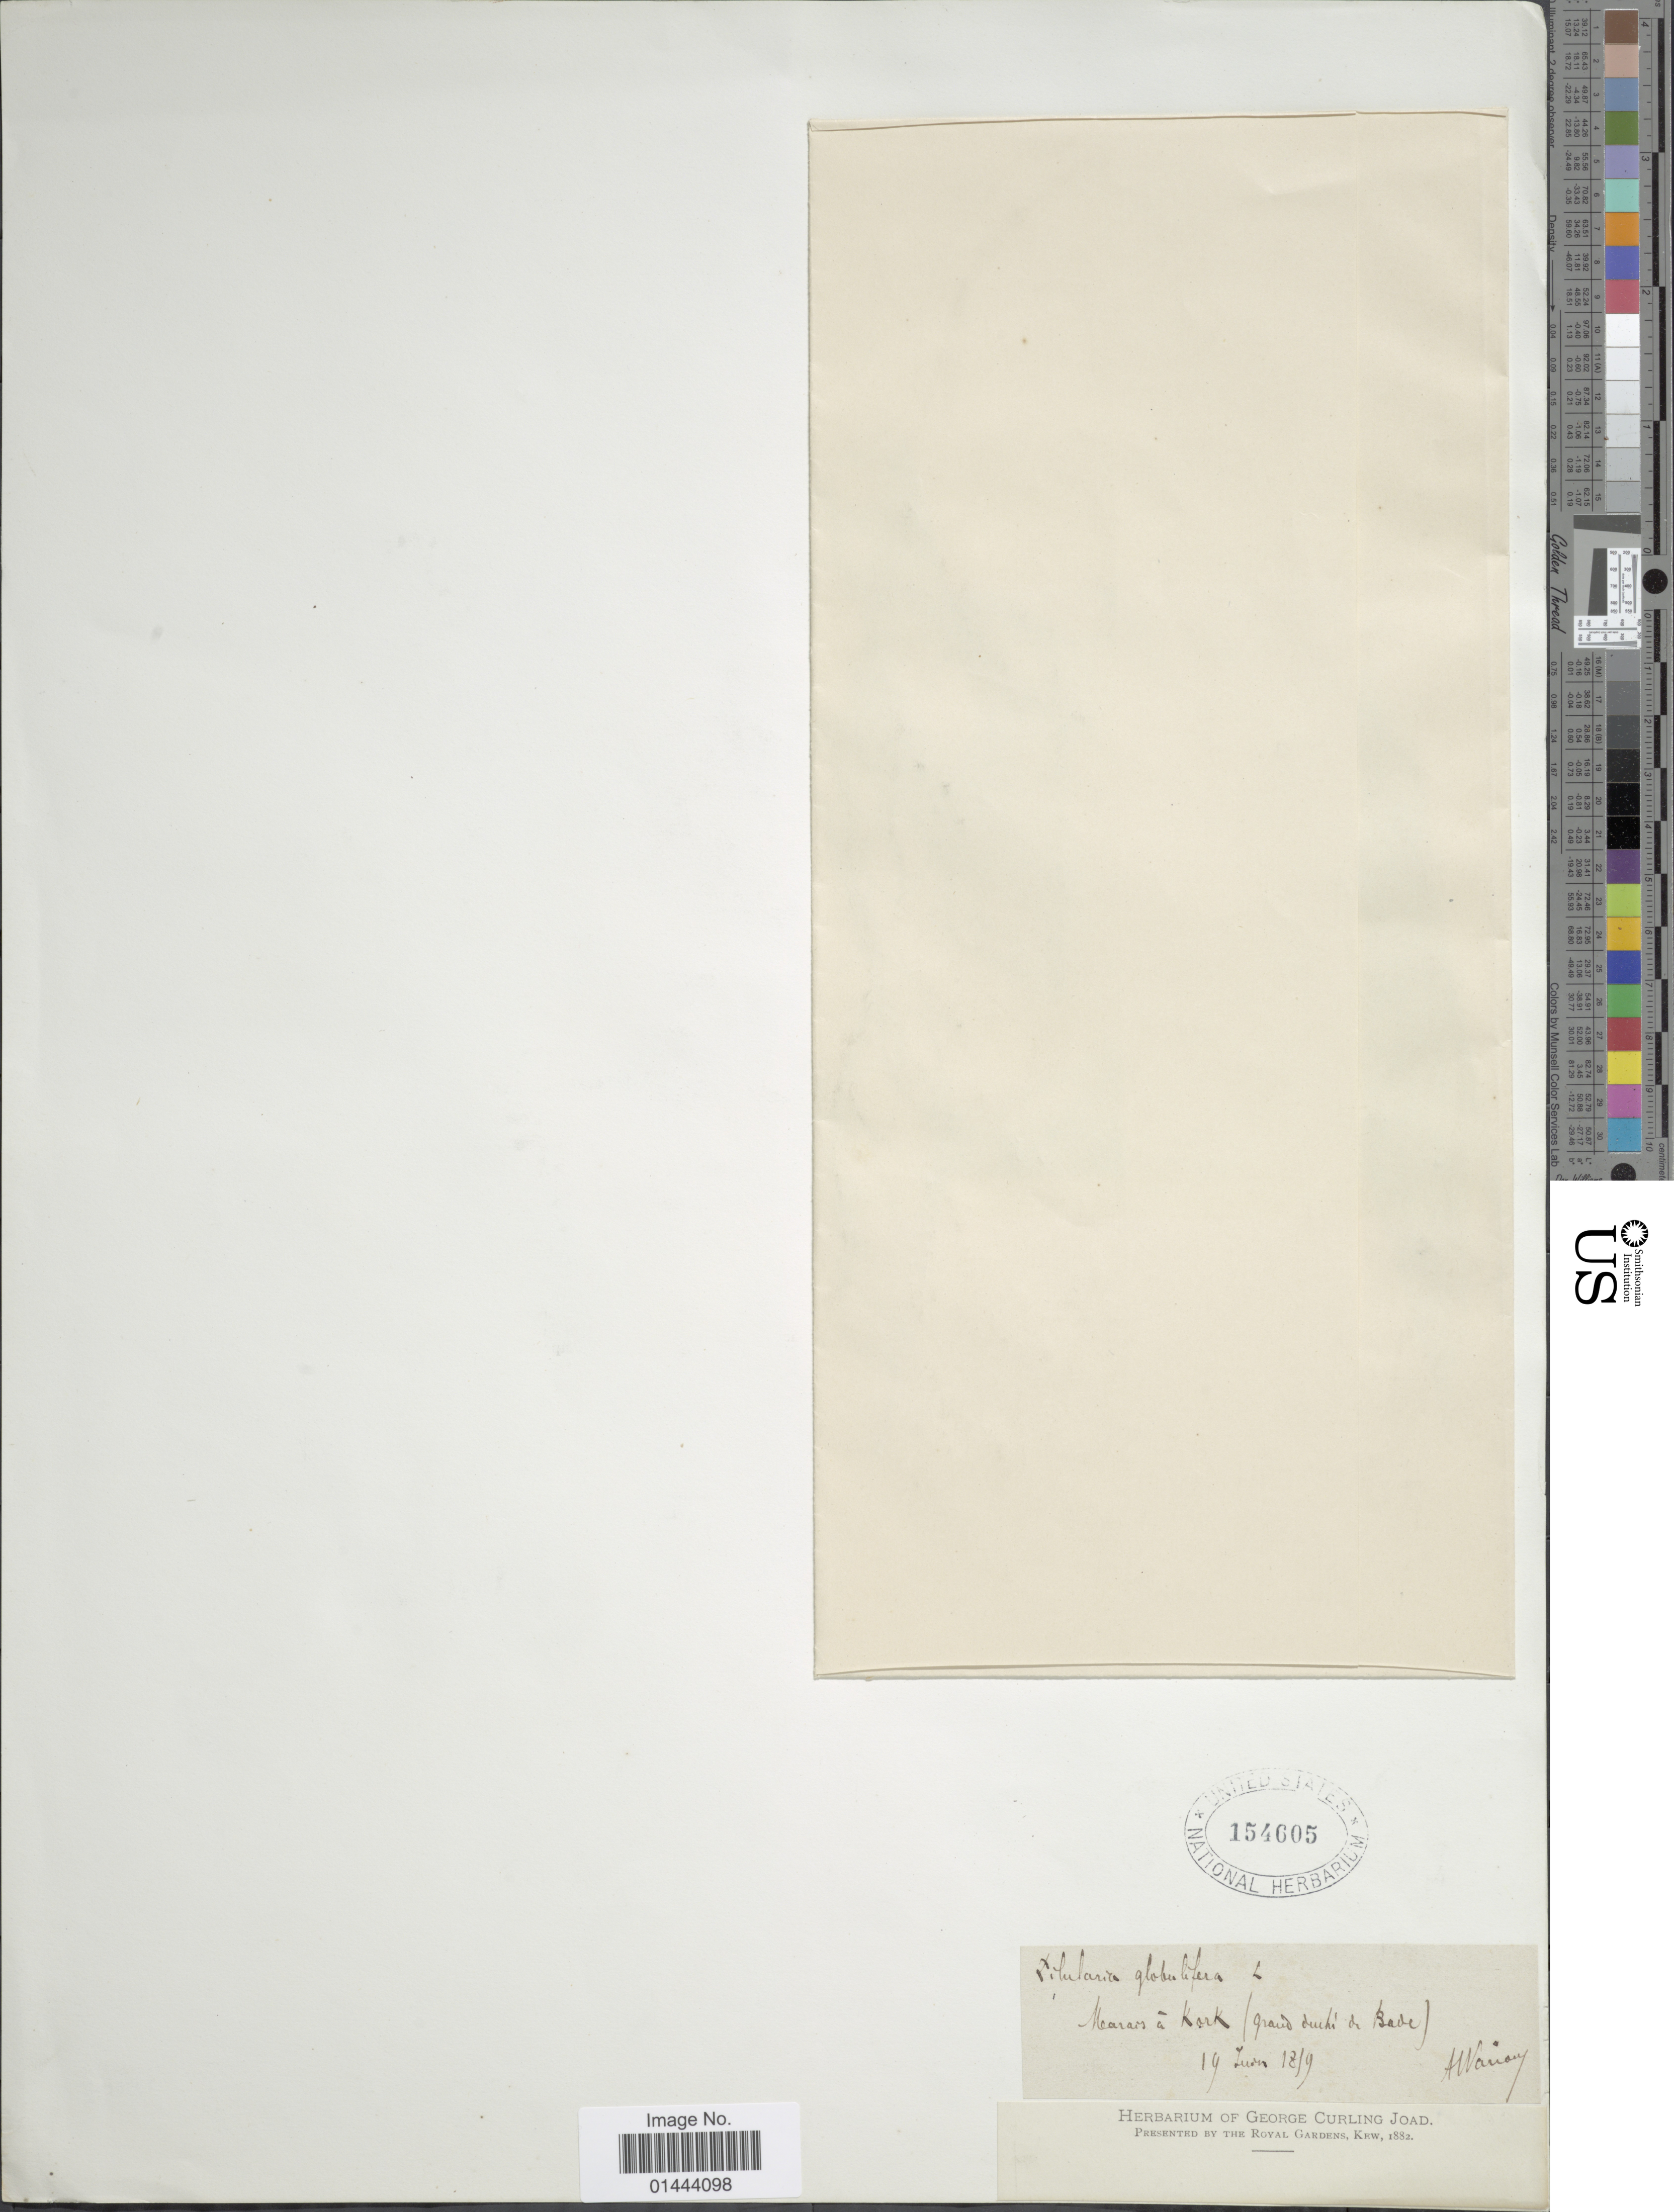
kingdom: Plantae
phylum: Tracheophyta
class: Polypodiopsida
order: Salviniales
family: Marsileaceae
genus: Pilularia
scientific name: Pilularia globulifera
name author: L.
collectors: A. Warion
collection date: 1819-06-19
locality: Mearrais á Kork (grand duche de Bade) [interpreted]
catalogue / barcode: US 154605